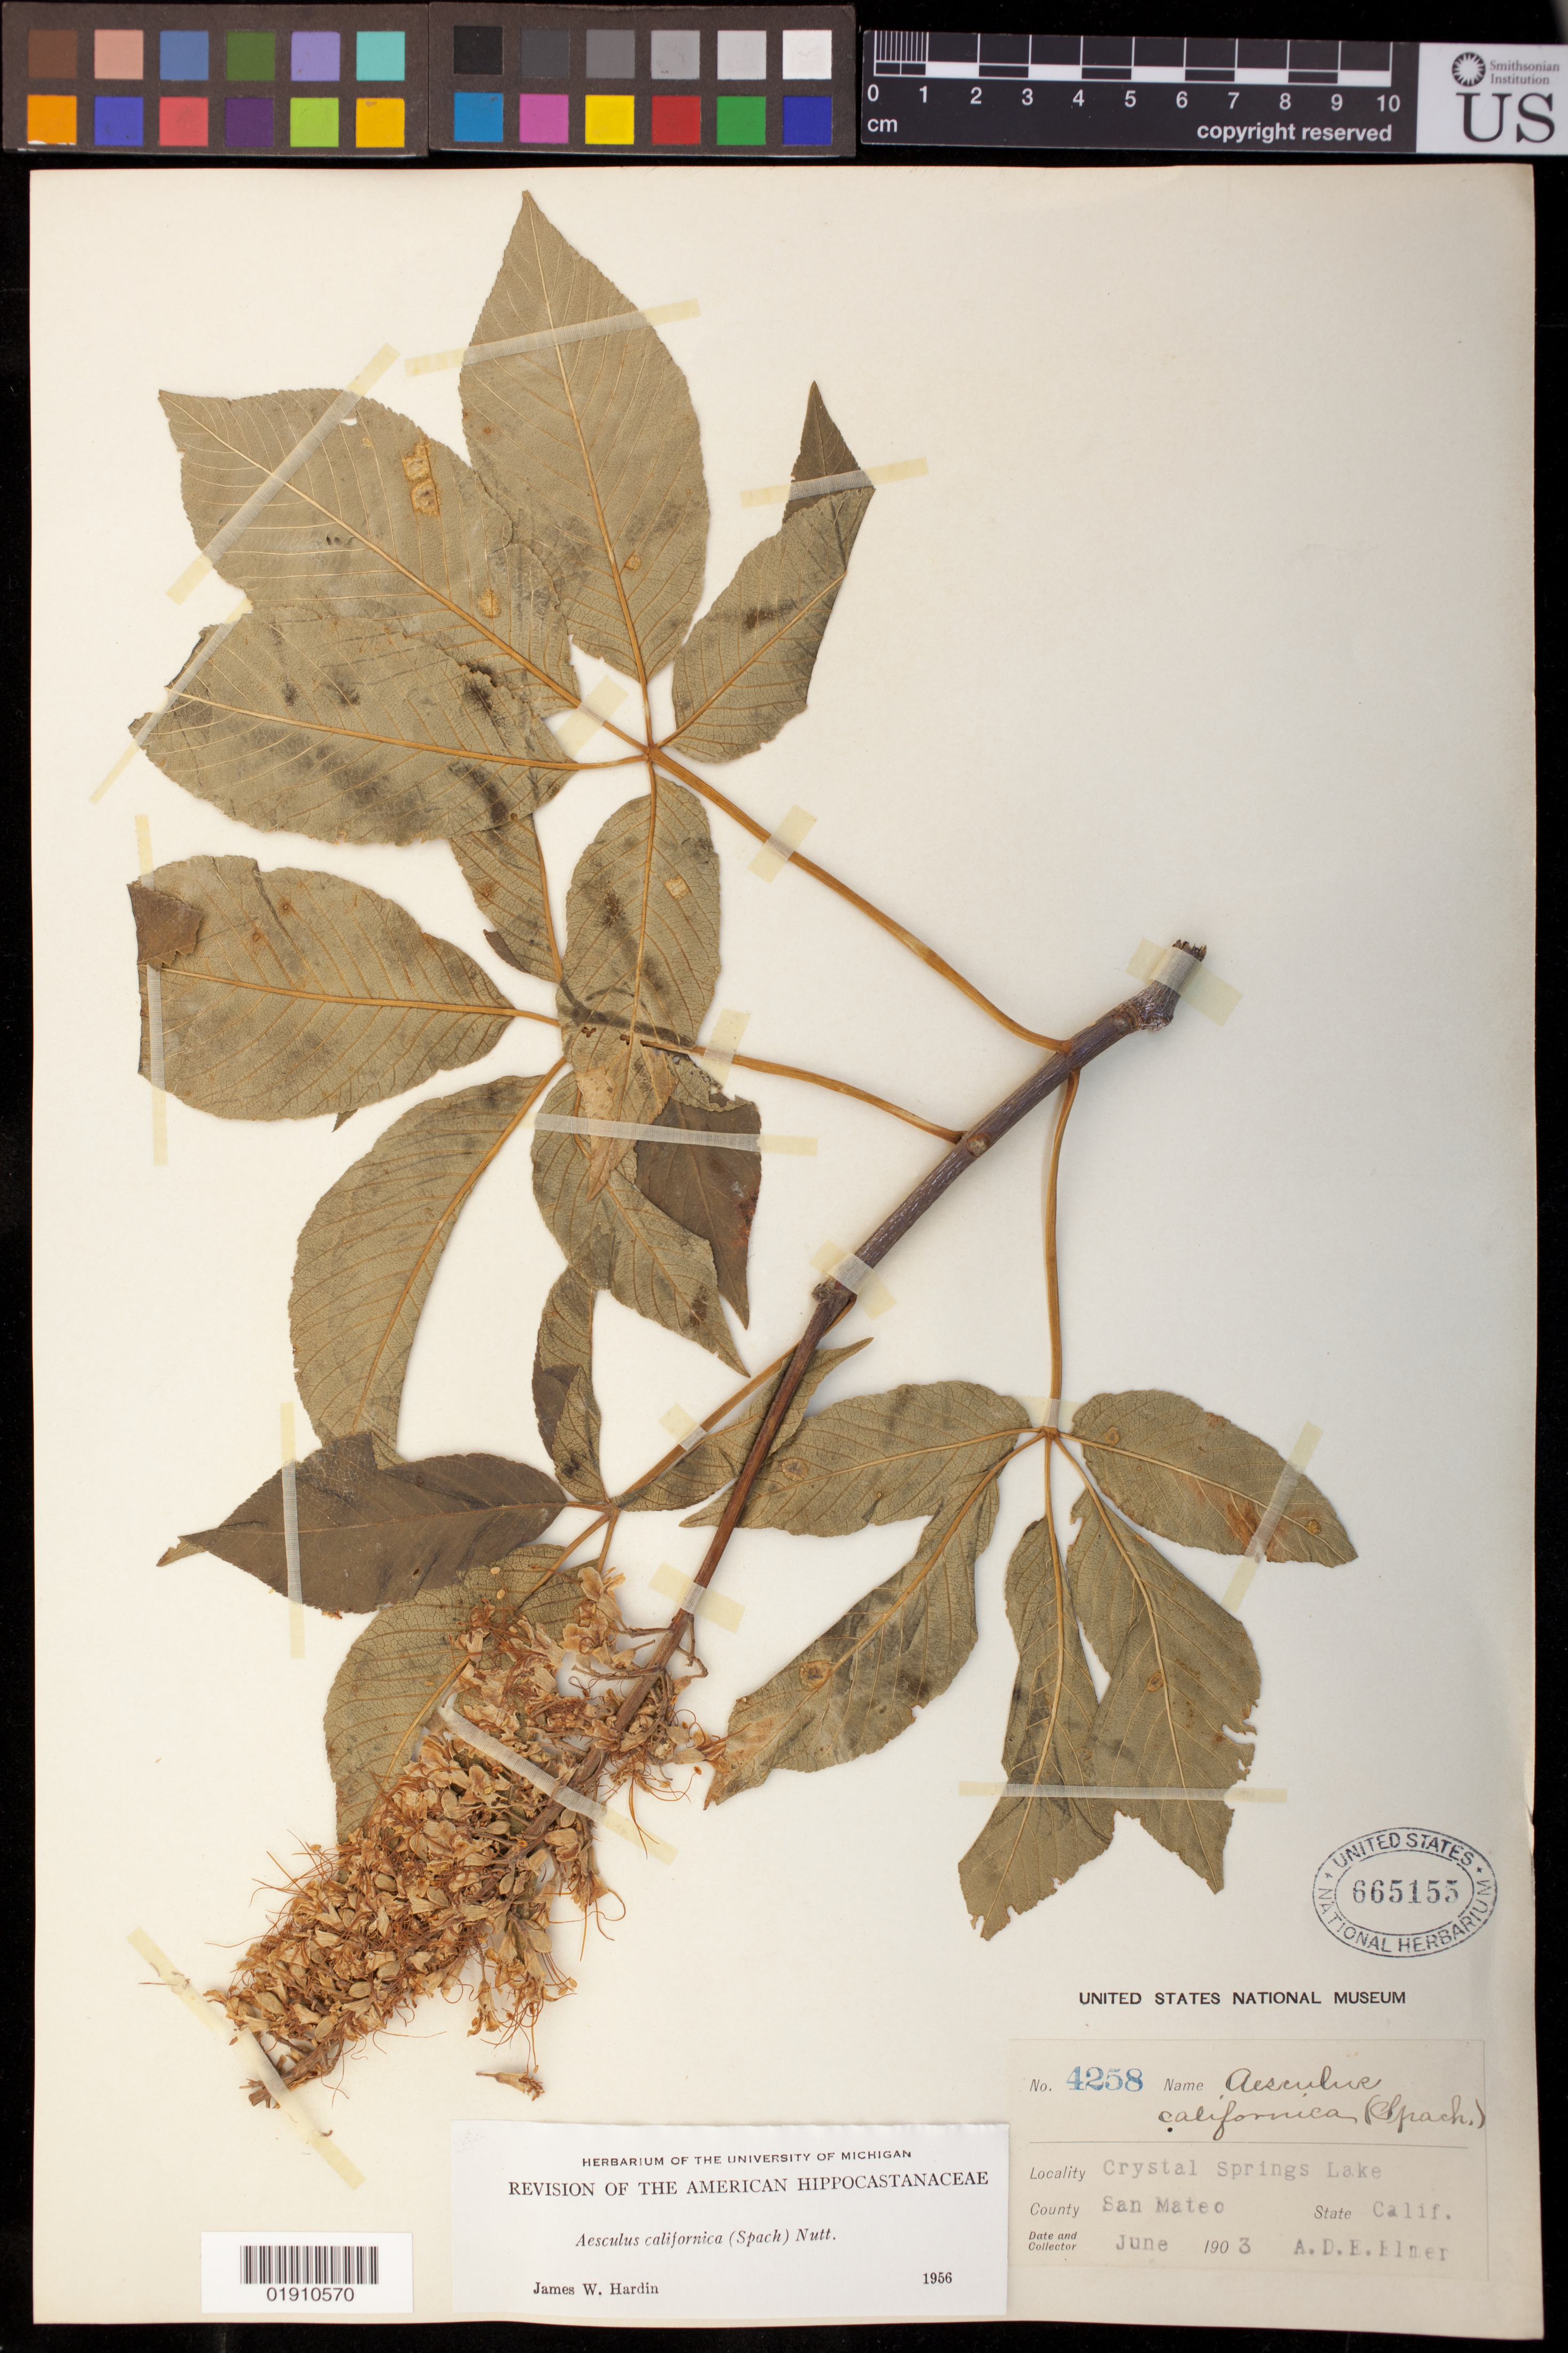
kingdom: Plantae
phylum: Tracheophyta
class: Magnoliopsida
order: Sapindales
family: Sapindaceae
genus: Aesculus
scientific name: Aesculus californica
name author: (Spach) Nutt.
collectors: A. D. E. Elmer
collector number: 4258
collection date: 1903-06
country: United States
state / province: California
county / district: San Mateo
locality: Crystal Springs Lake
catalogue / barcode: US 665155